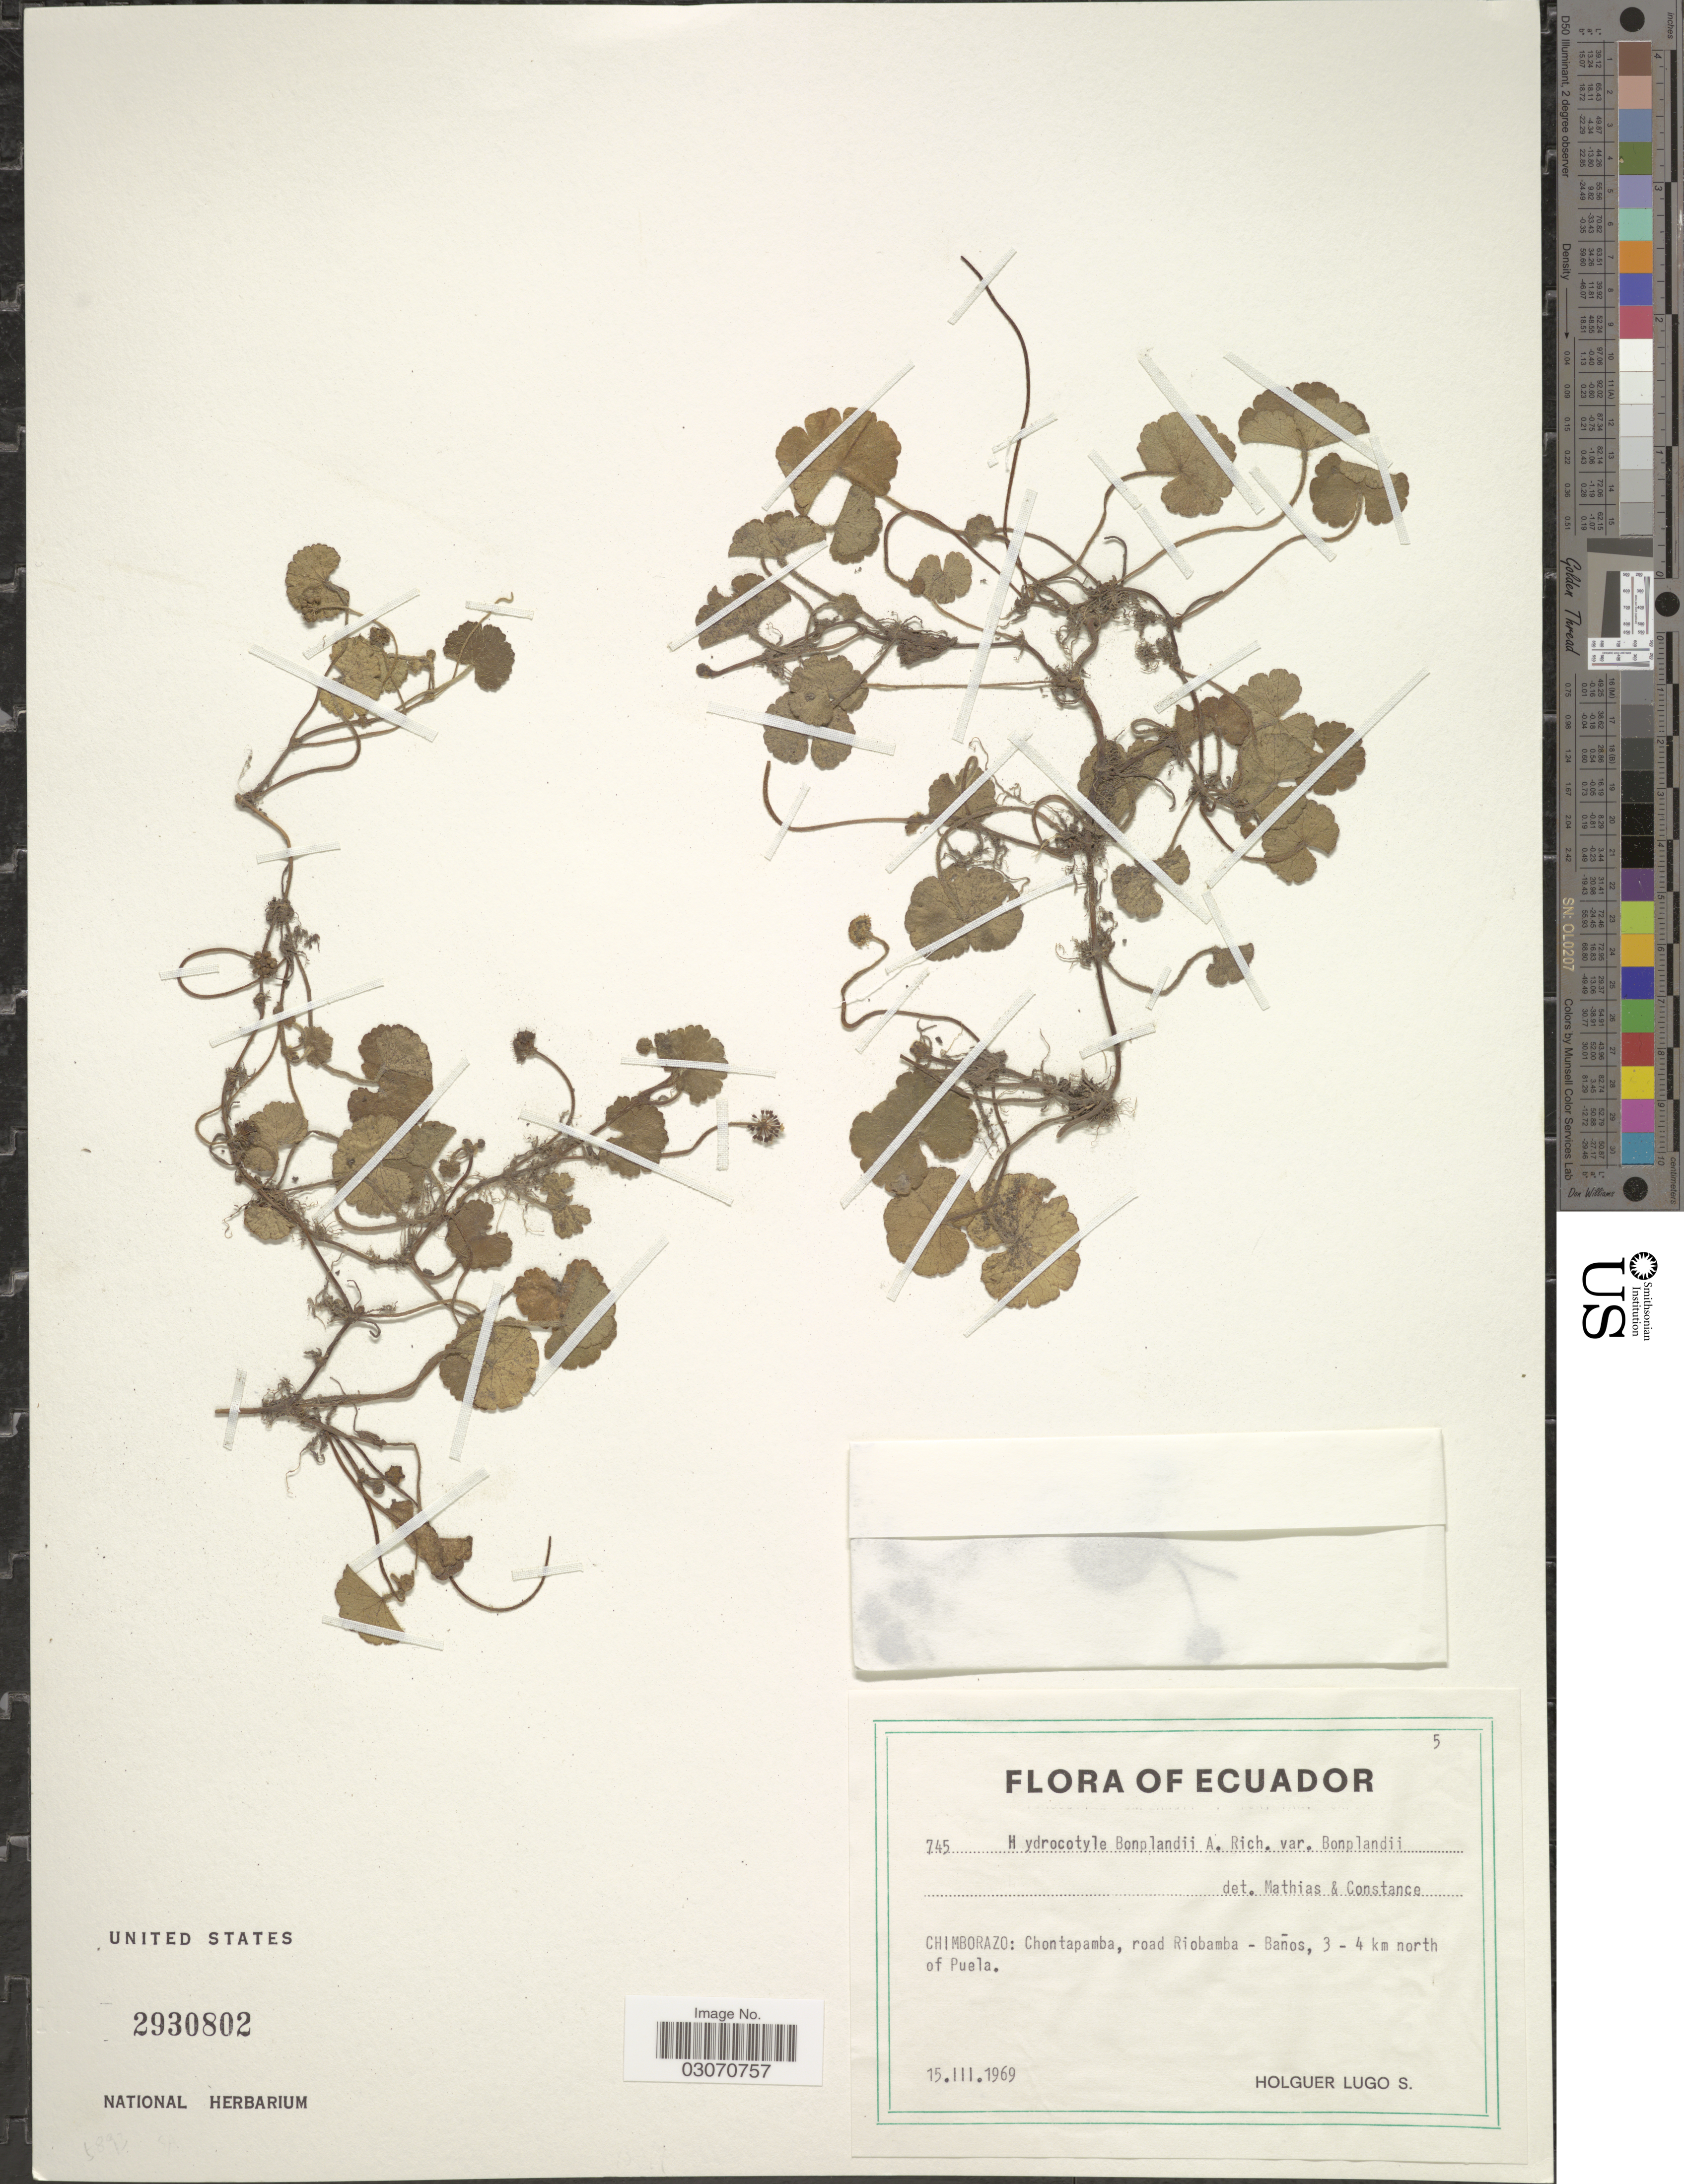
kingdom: Plantae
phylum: Tracheophyta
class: Magnoliopsida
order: Apiales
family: Araliaceae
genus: Hydrocotyle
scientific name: Hydrocotyle bonplandii var. bonplandii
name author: A. Rich.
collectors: H. Lugo S.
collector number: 745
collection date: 1969-03-15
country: Ecuador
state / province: Chimborazo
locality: Chontapamba, road Riobamba - Baños, 3 - 4 km north of Puela.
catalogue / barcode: US 2930802